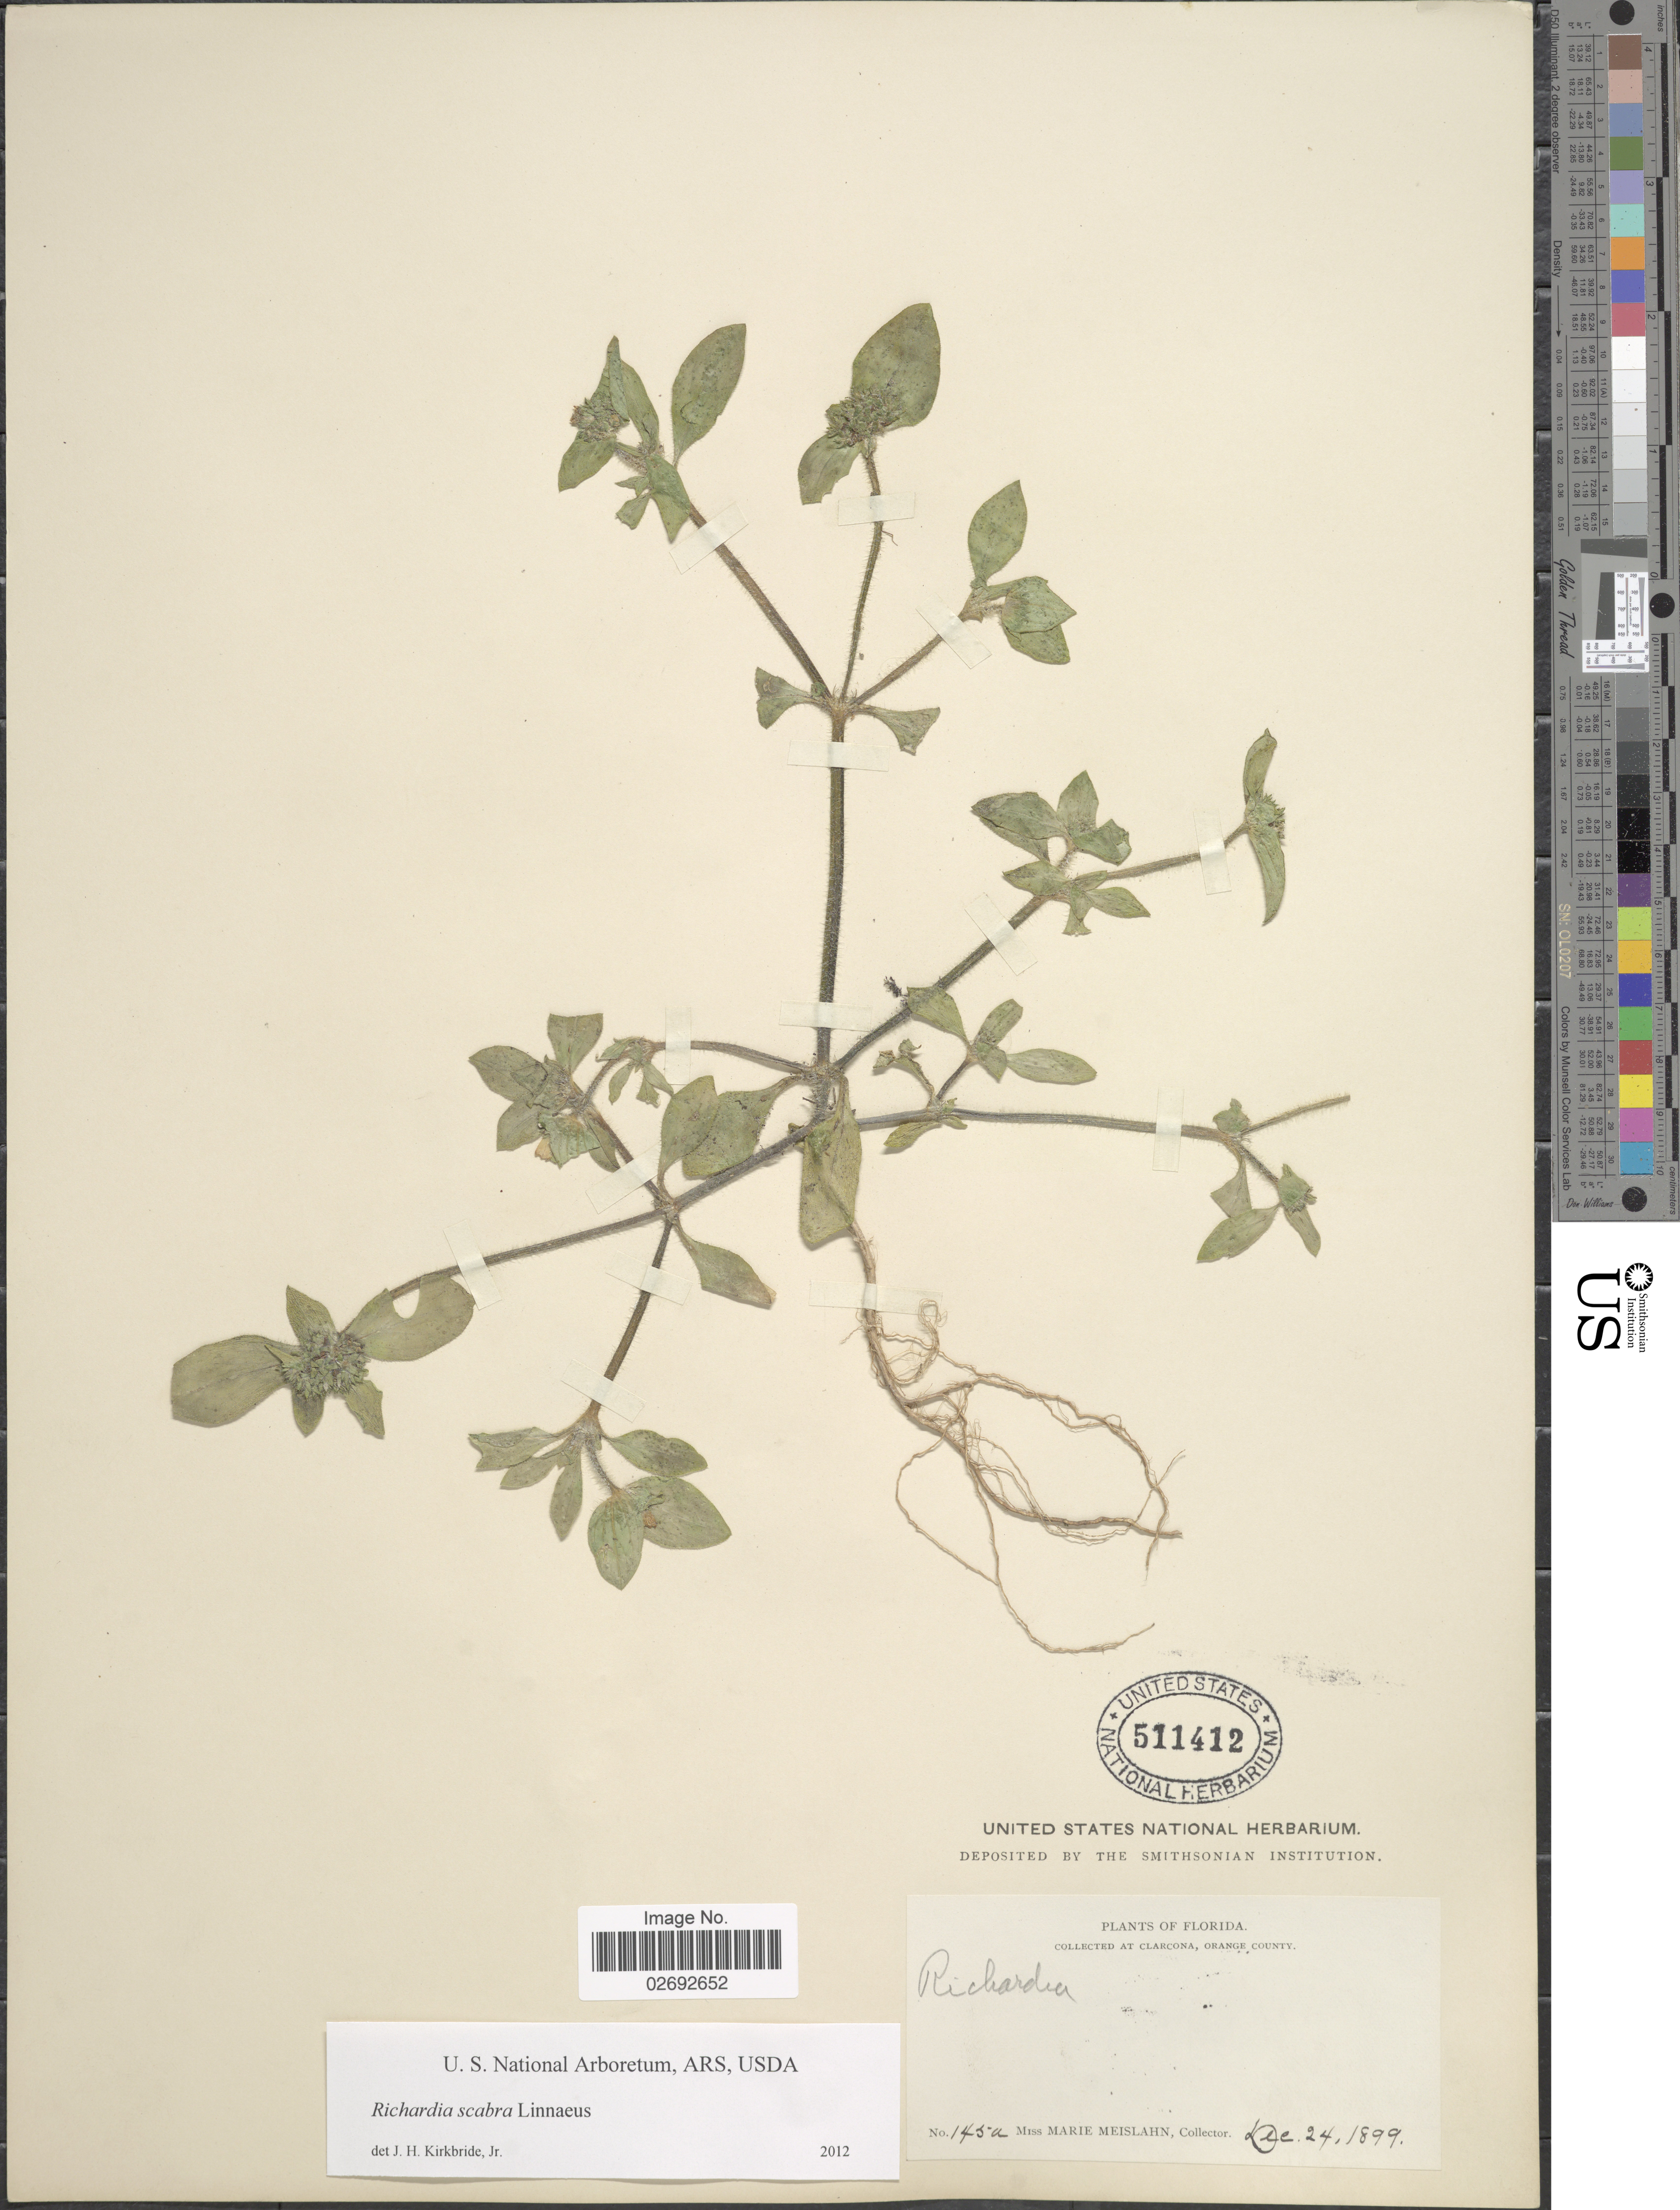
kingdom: Plantae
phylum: Tracheophyta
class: Magnoliopsida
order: Gentianales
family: Rubiaceae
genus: Richardia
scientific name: Richardia scabra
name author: L.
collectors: M. Meislahn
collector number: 145a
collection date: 1899-12-24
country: United States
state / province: Florida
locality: Clarcona, Orange County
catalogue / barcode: US 511412